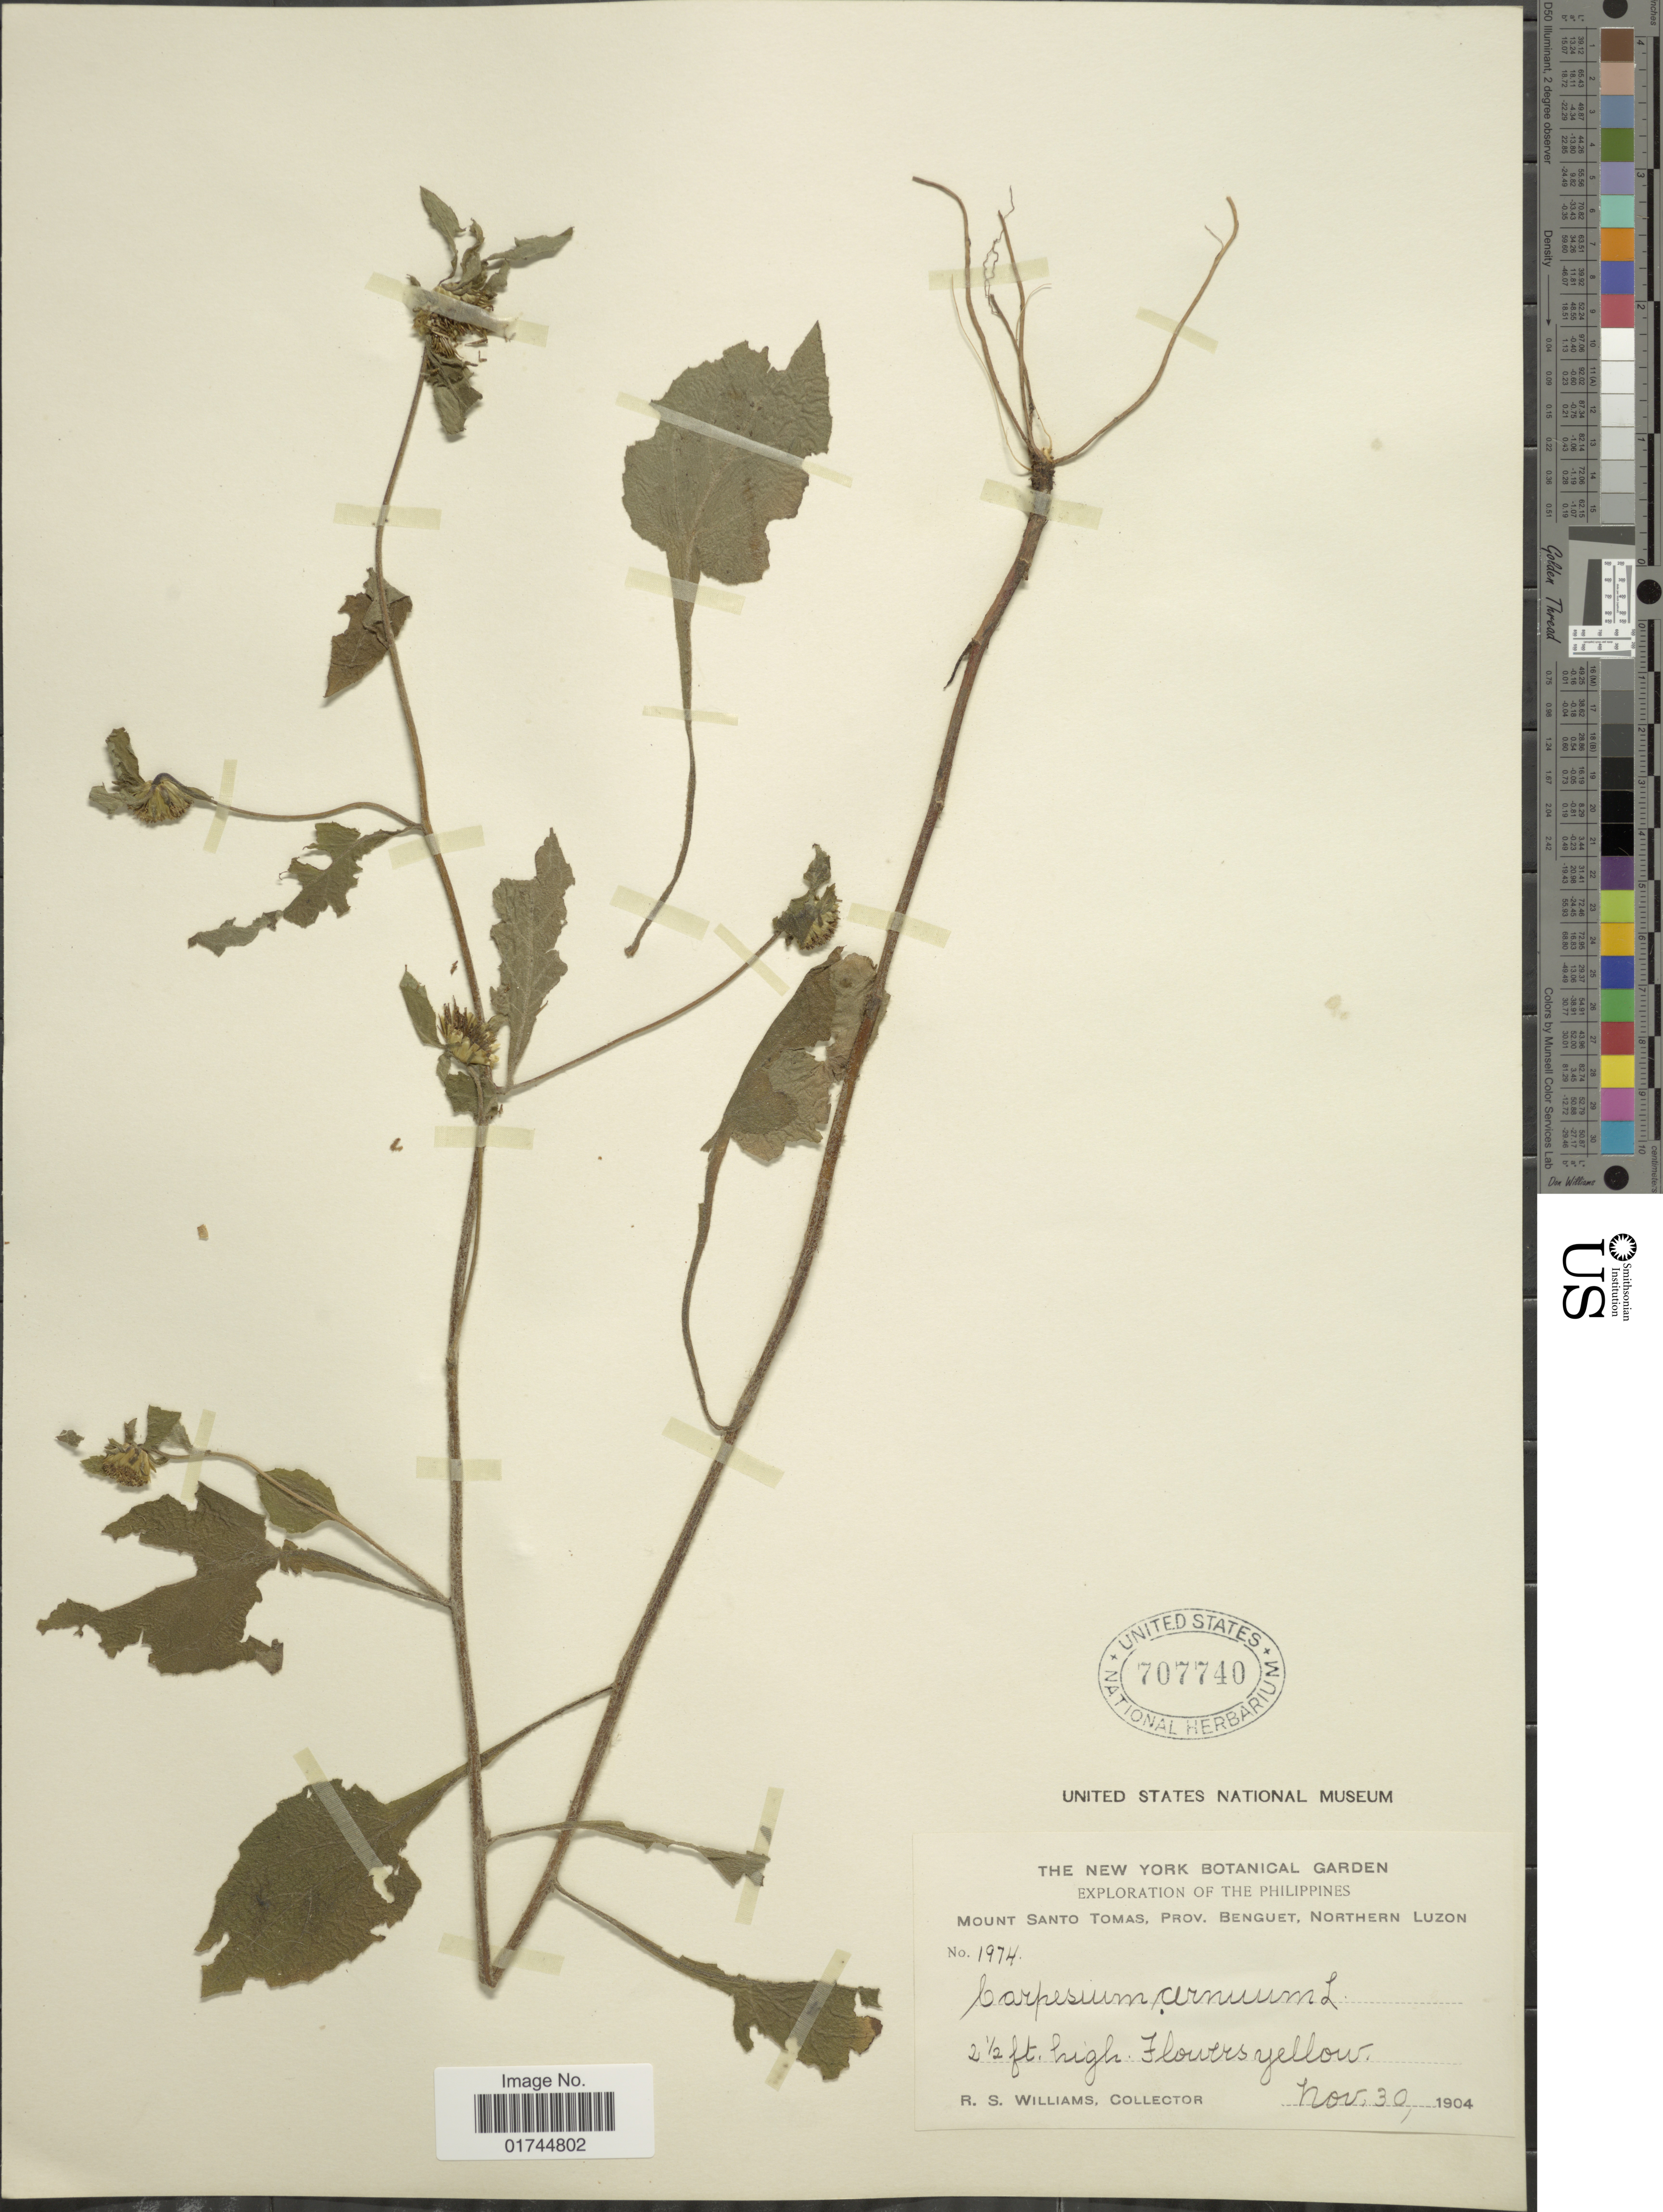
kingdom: Plantae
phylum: Tracheophyta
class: Magnoliopsida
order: Asterales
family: Asteraceae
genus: Carpesium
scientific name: Carpesium cernum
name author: L.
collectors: R. S. Williams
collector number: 1974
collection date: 1904-11-30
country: Philippines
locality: Mount Santo Tomas, Prov. Benguet, Northern Luzon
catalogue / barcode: US 707740